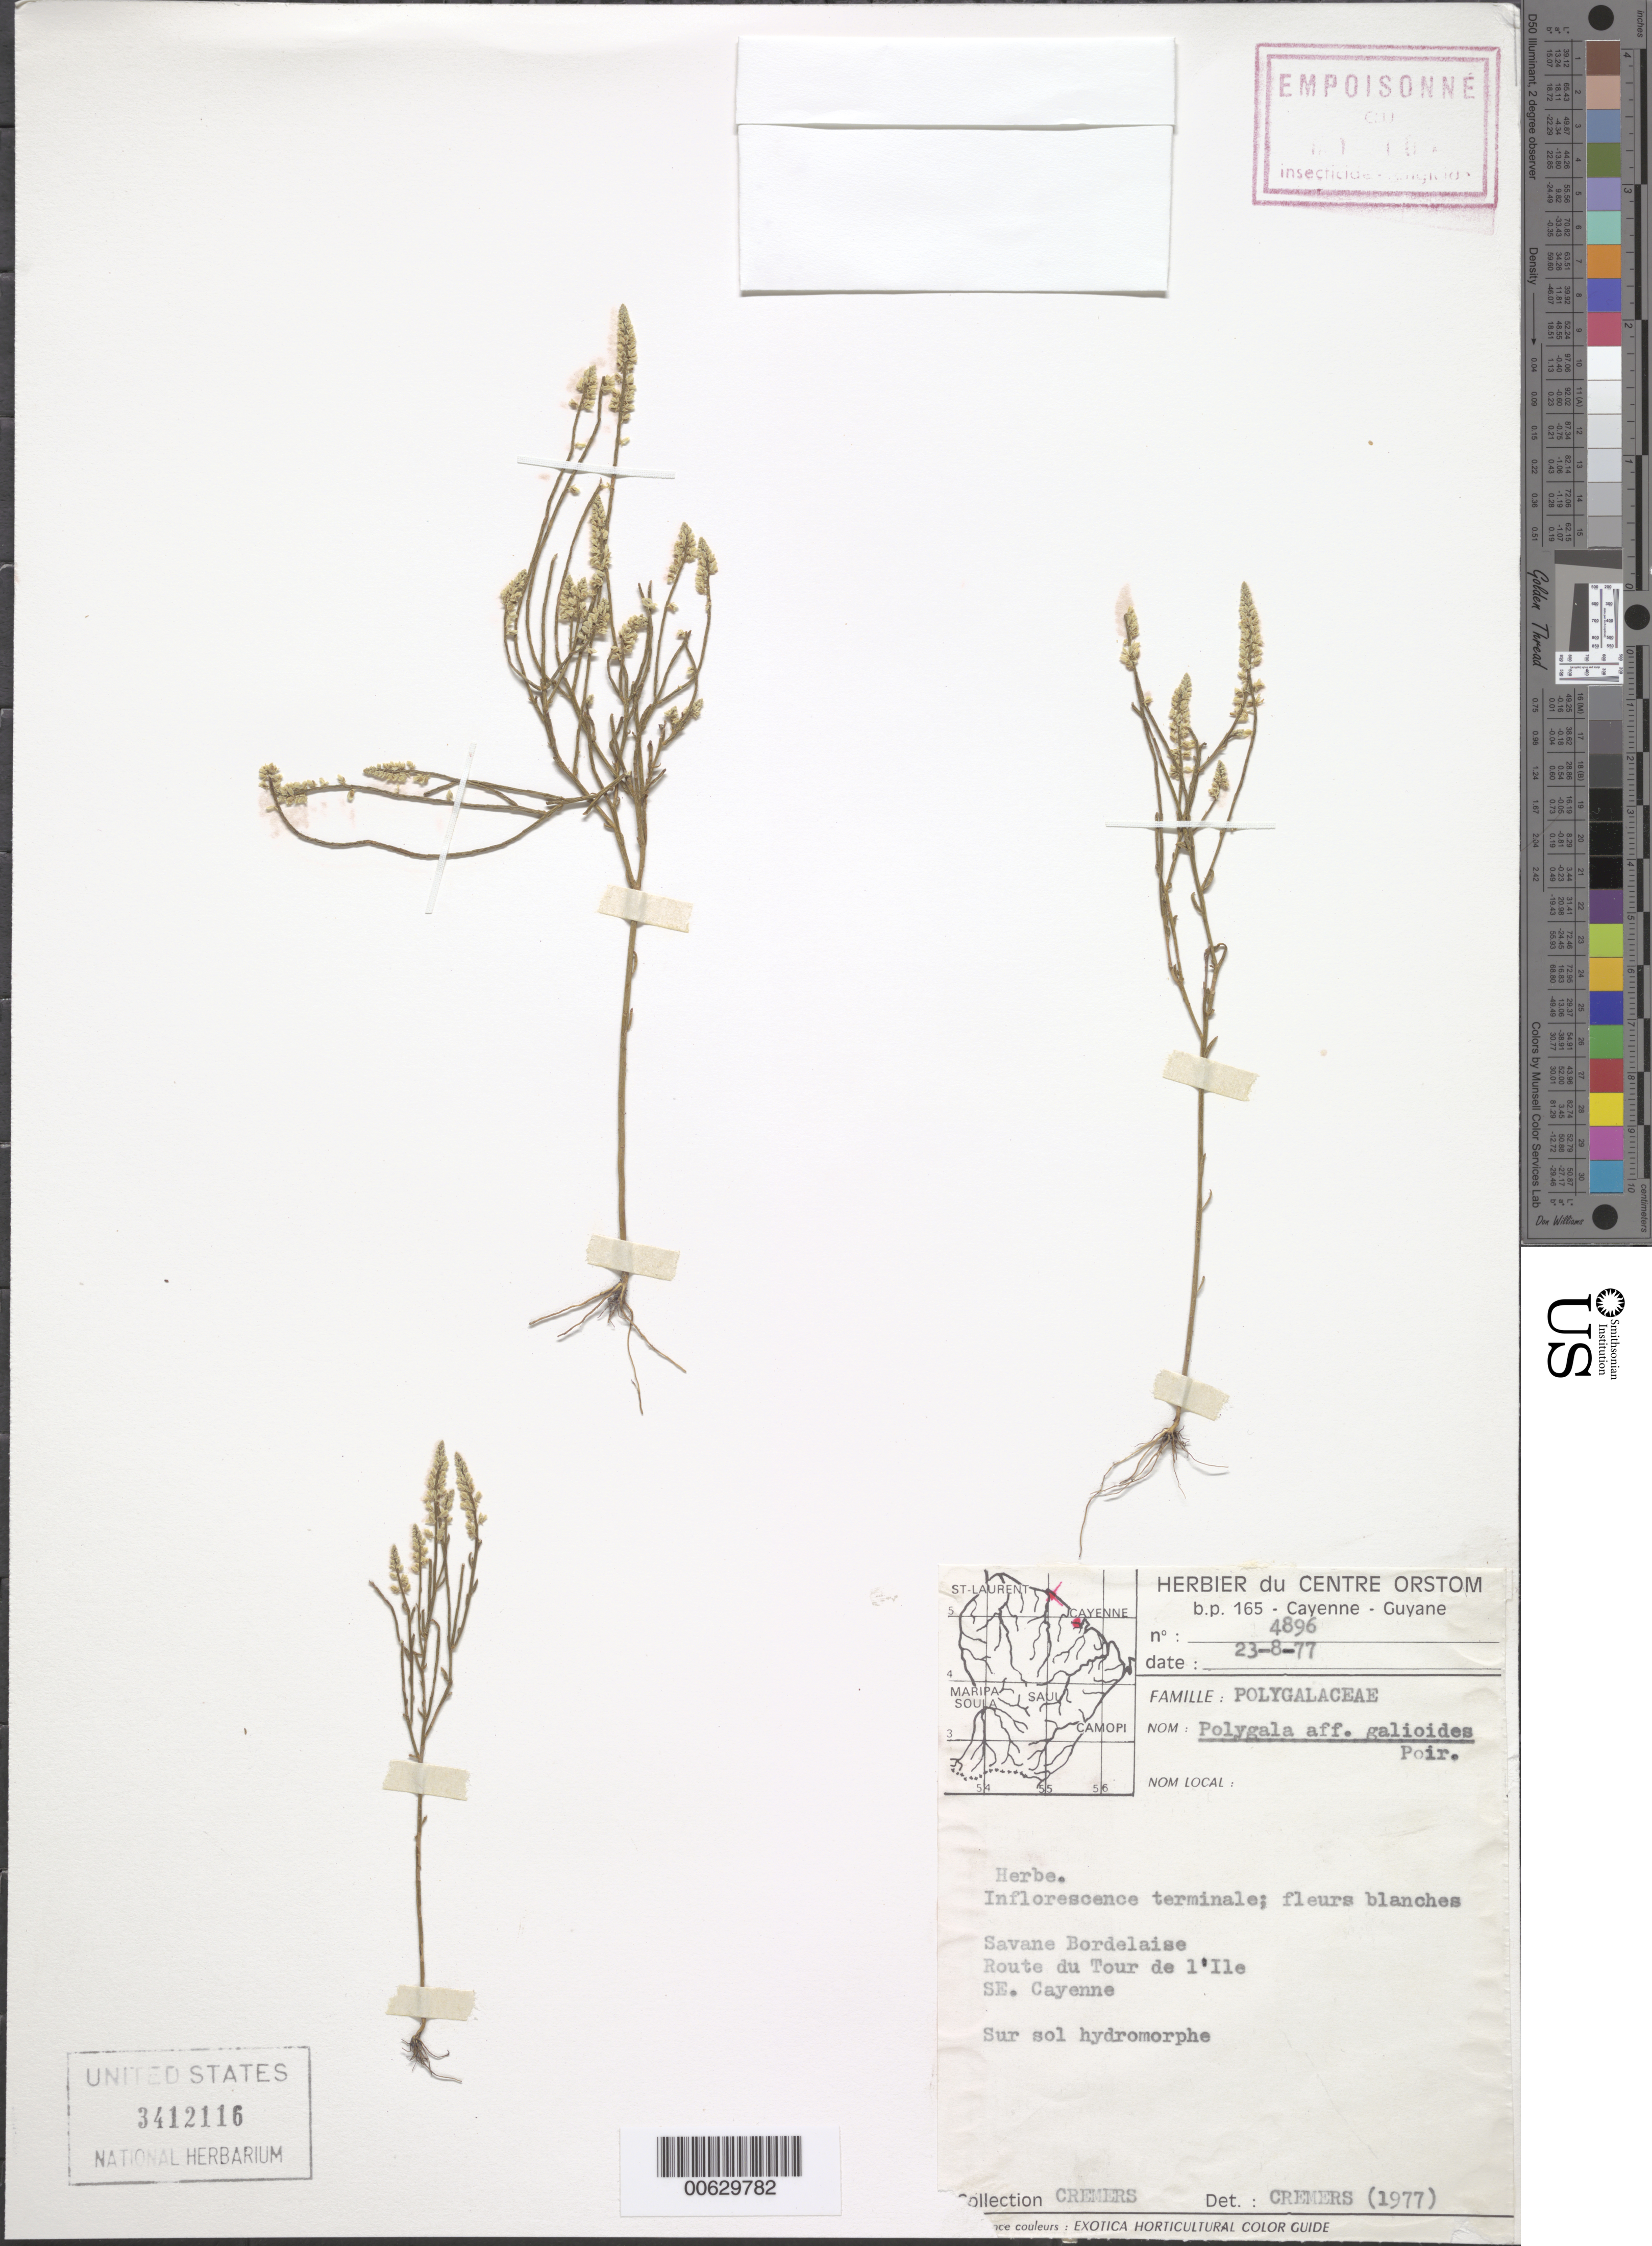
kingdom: Plantae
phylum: Tracheophyta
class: Magnoliopsida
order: Fabales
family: Polygalaceae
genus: Polygala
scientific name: Polygala galioides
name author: Poir.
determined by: Cremers, Georges A.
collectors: G. Cremers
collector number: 4896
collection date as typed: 23-Aug-77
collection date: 1977-08-23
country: French Guiana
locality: Savane Bordelaise, route du tour d'Ile SE Cayenne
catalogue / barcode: US 3412116